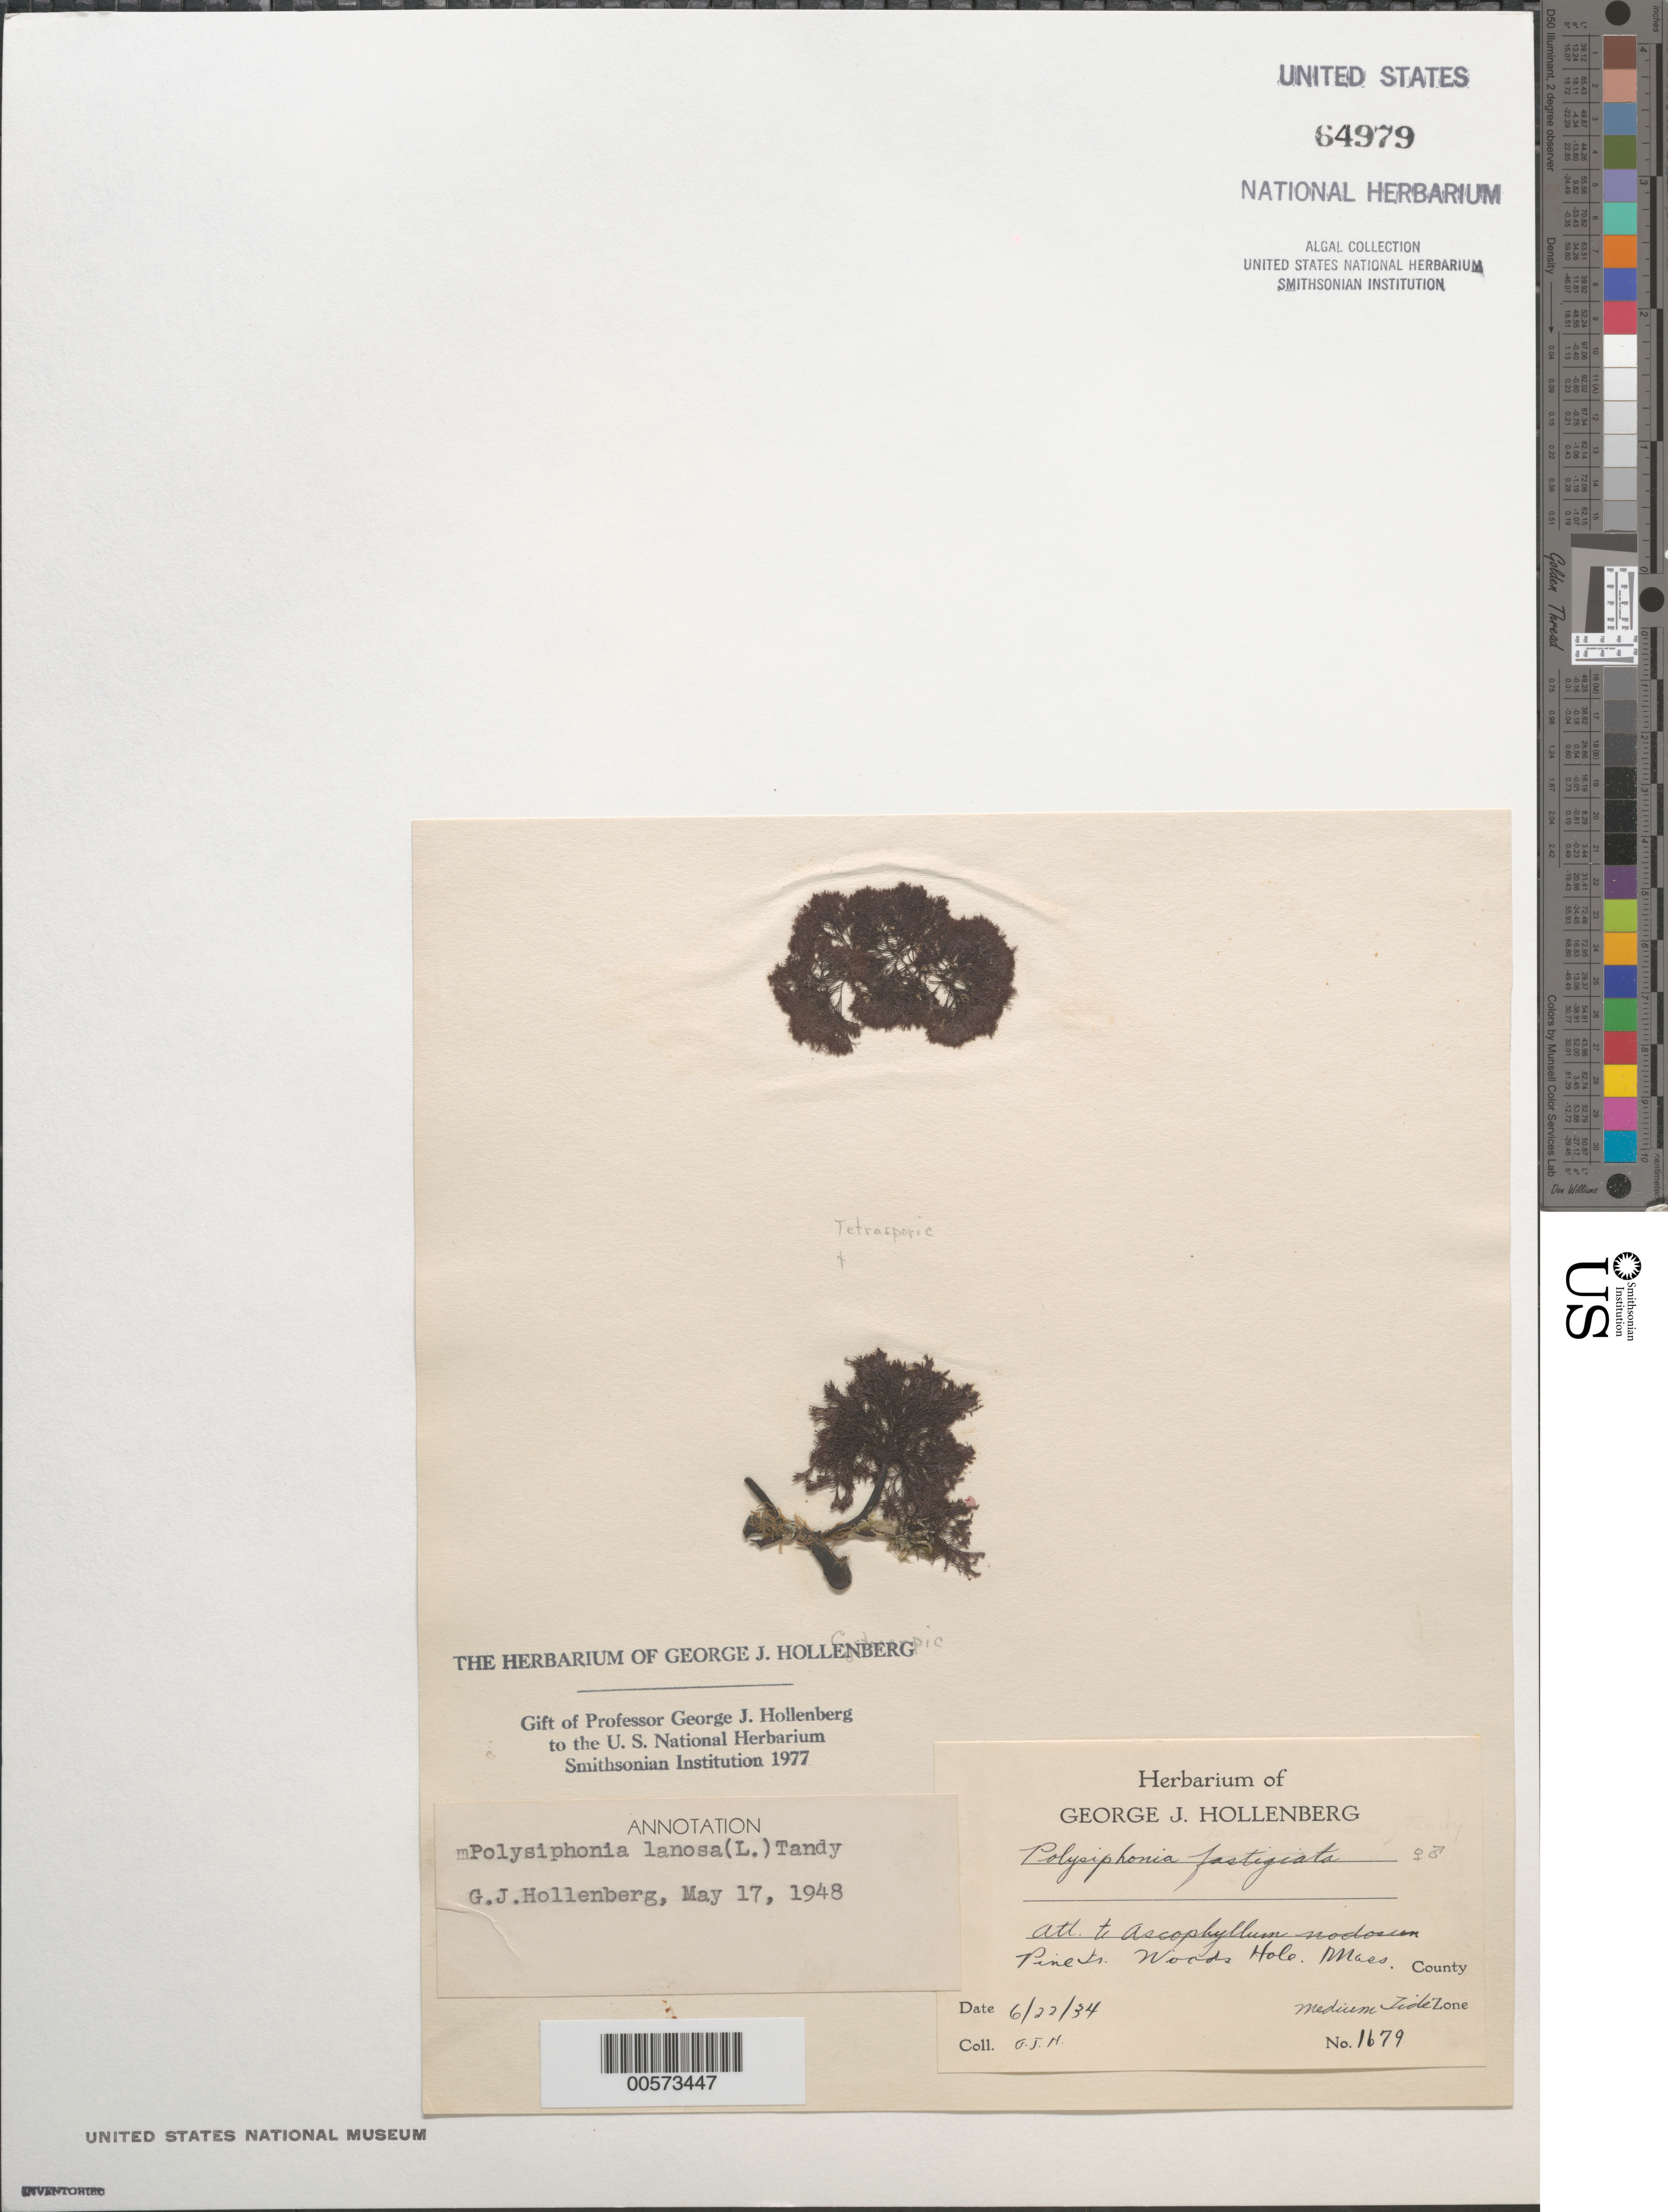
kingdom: Plantae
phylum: Rhodophyta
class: Florideophyceae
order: Ceramiales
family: Rhodomelaceae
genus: Vertebrata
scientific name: Vertebrata lanosa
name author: (L.) T.A. Chr.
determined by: Algae name updating Project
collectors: G. Hollenberg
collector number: GJH 1679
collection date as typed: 22 Jun 1934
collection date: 1934-06-22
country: United States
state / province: Massachusetts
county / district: Dukes County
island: Pine Island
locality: Near Woods Hole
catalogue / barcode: US 64979